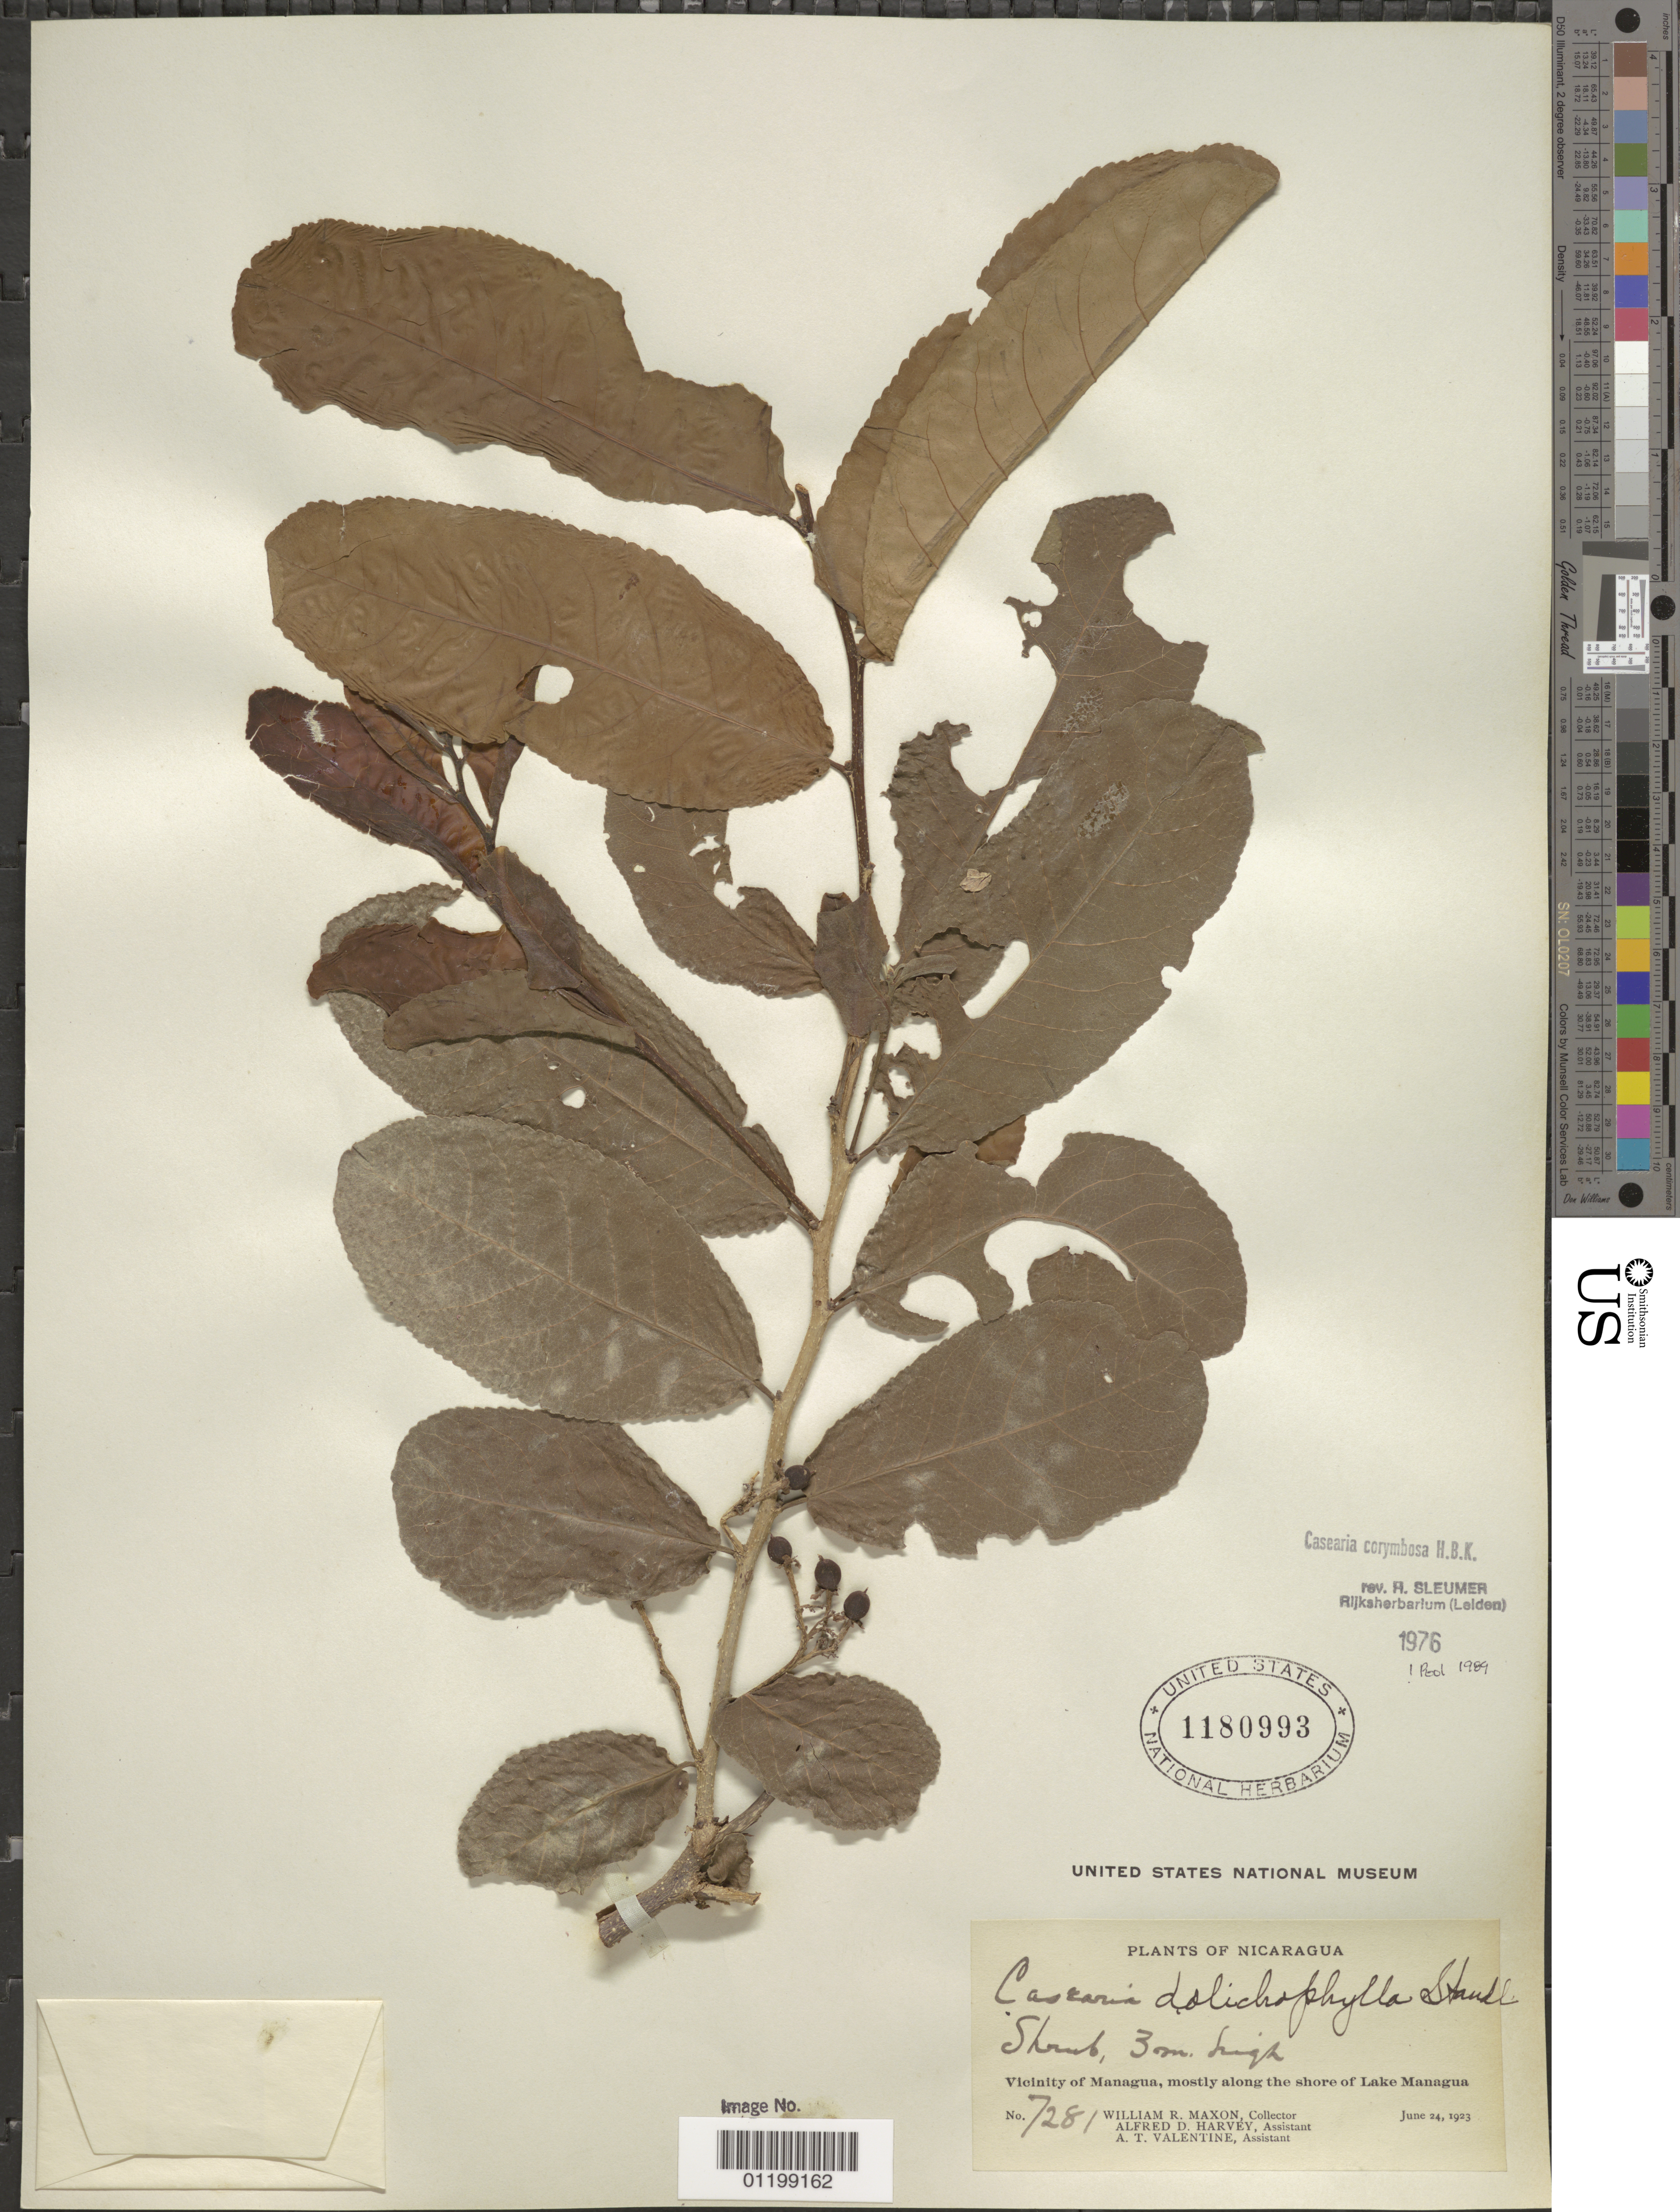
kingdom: Plantae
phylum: Tracheophyta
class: Magnoliopsida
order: Malpighiales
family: Salicaceae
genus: Casearia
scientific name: Casearia corymbosa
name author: Kunth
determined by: Sleumer, H. O.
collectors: W. R. Maxon, A. D. Harvey & A. Valentine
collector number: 7281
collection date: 1923-06-24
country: Nicaragua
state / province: Managua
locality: Vicinity of Managua, mostly along the shore of Lake Managua.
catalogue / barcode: US 1180993